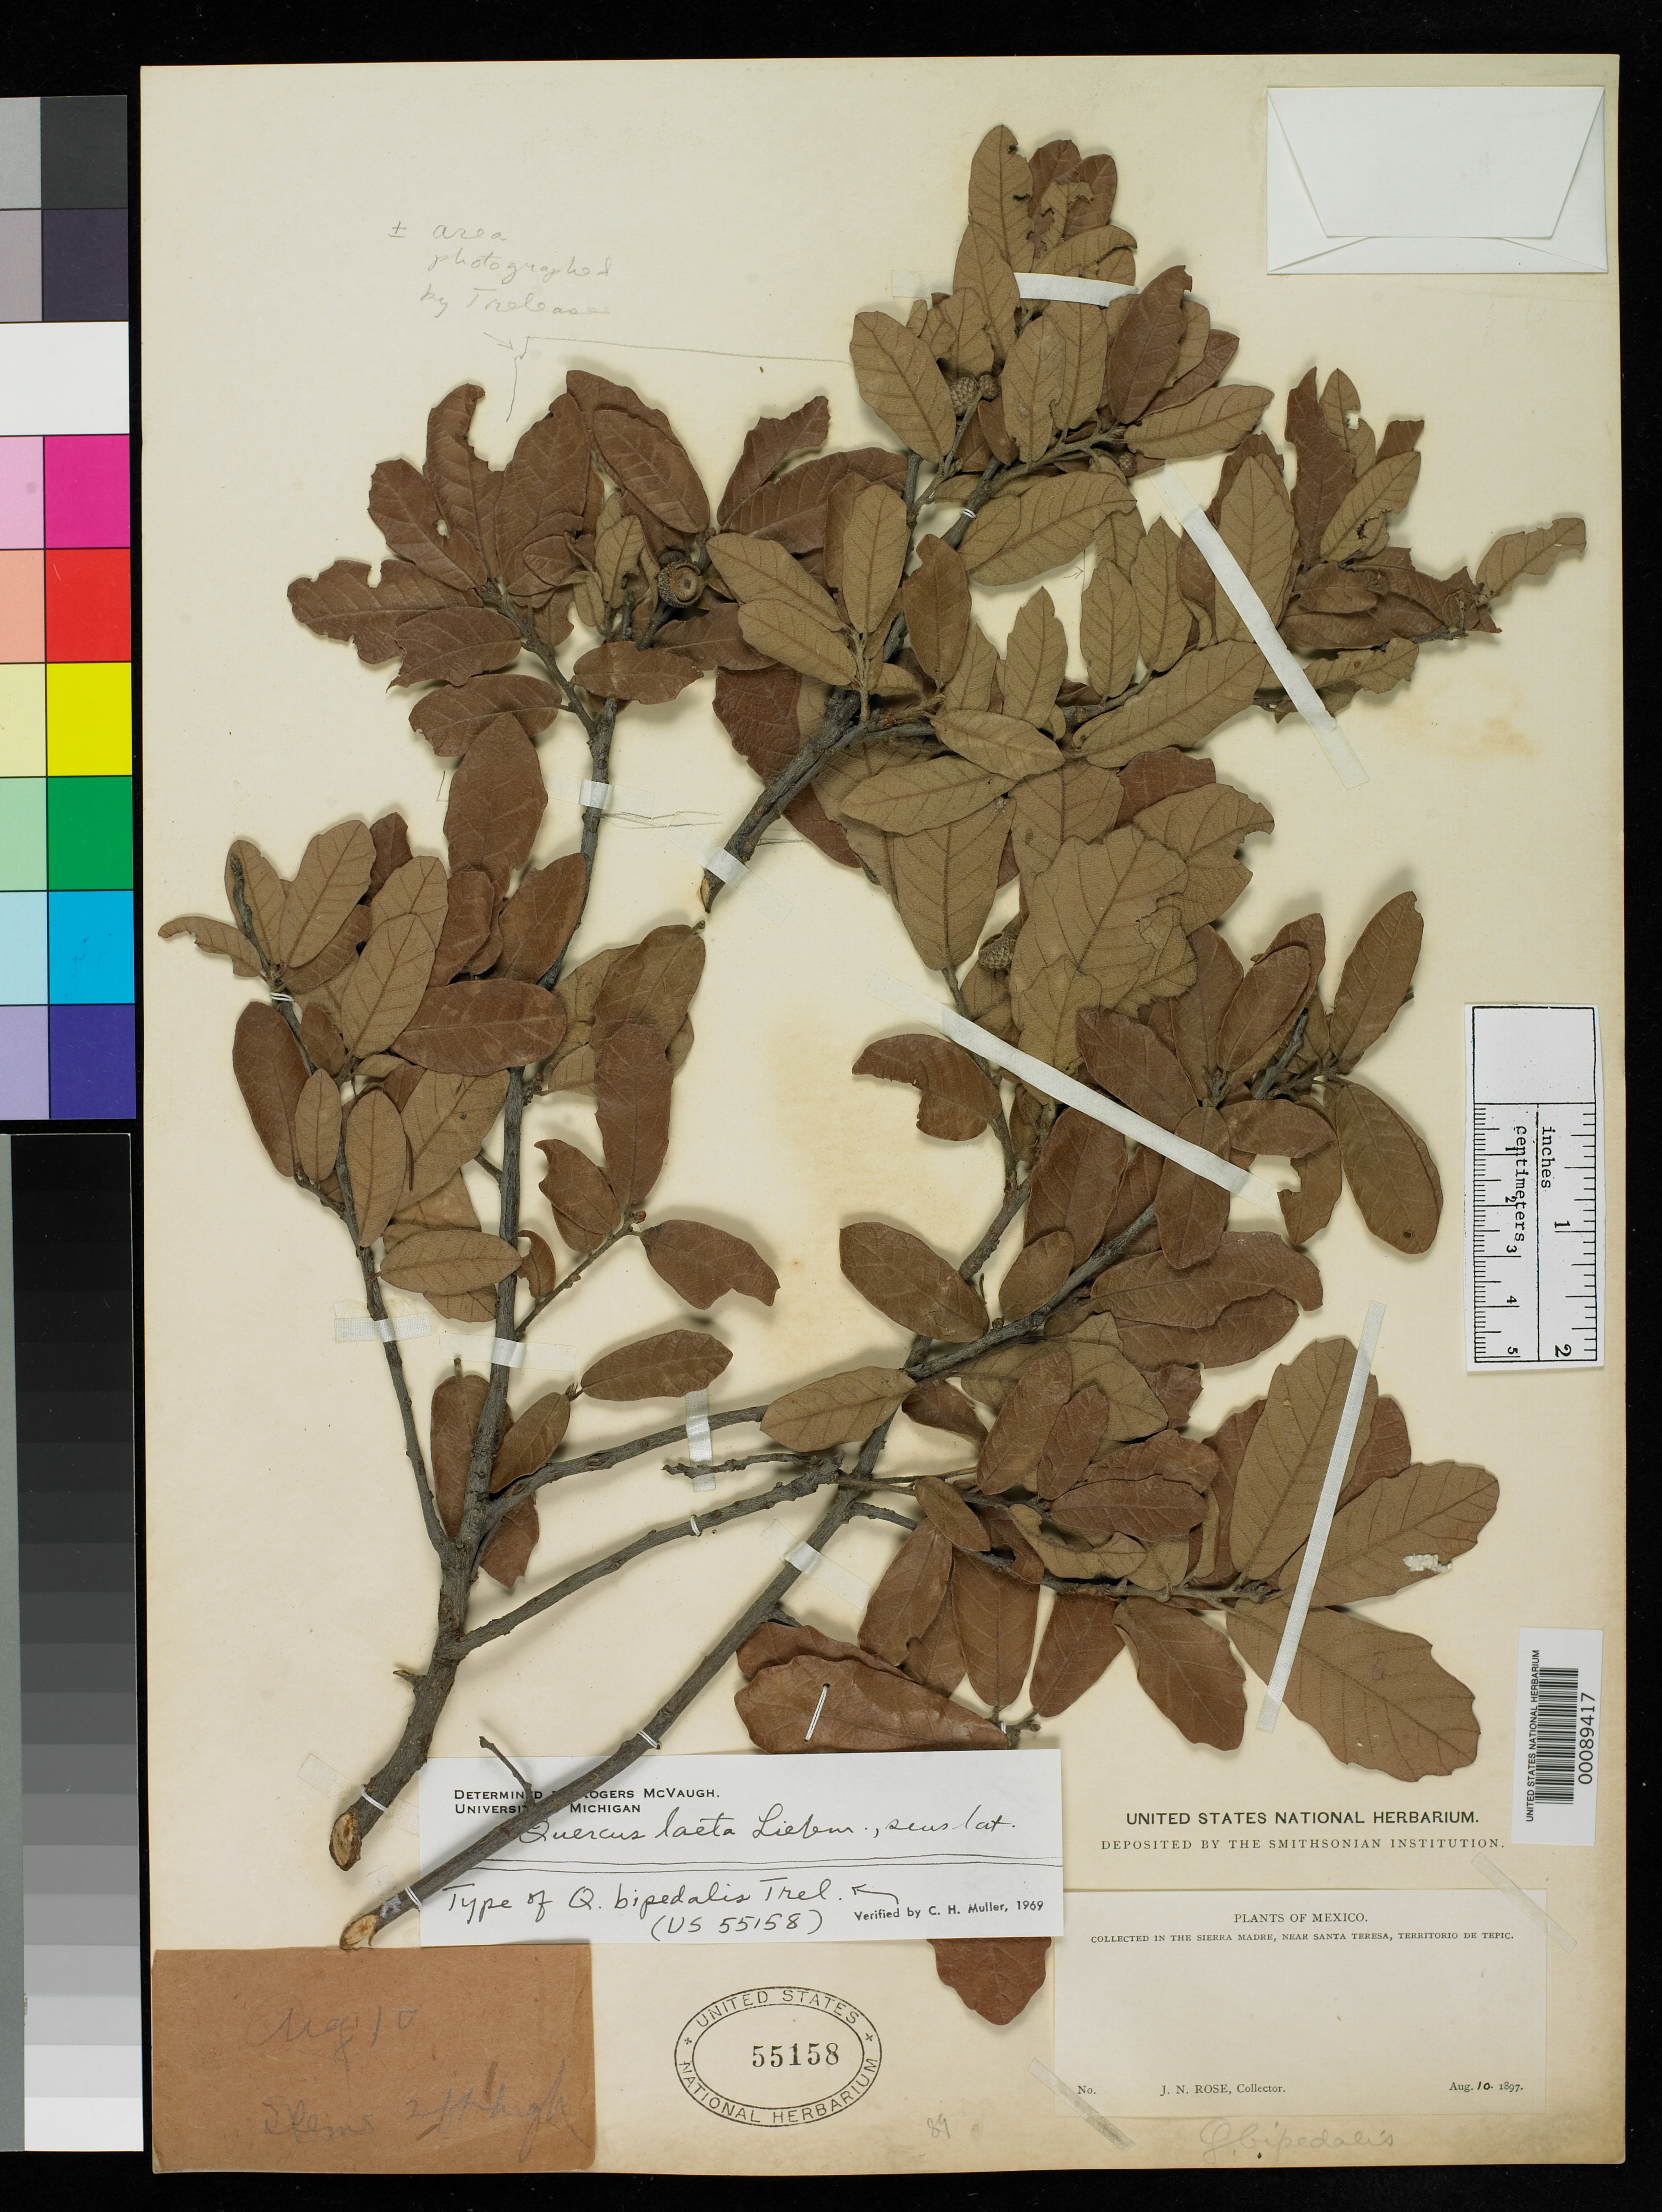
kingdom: Plantae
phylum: Tracheophyta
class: Magnoliopsida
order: Fagales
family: Fagaceae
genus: Quercus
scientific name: Quercus bipedalis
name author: Trel.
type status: Holotype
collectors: J. N. Rose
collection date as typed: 10 Aug 1897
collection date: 1897-08-10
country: Mexico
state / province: Nayarit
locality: Santa Teresa, Tepic.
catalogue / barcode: US 55158